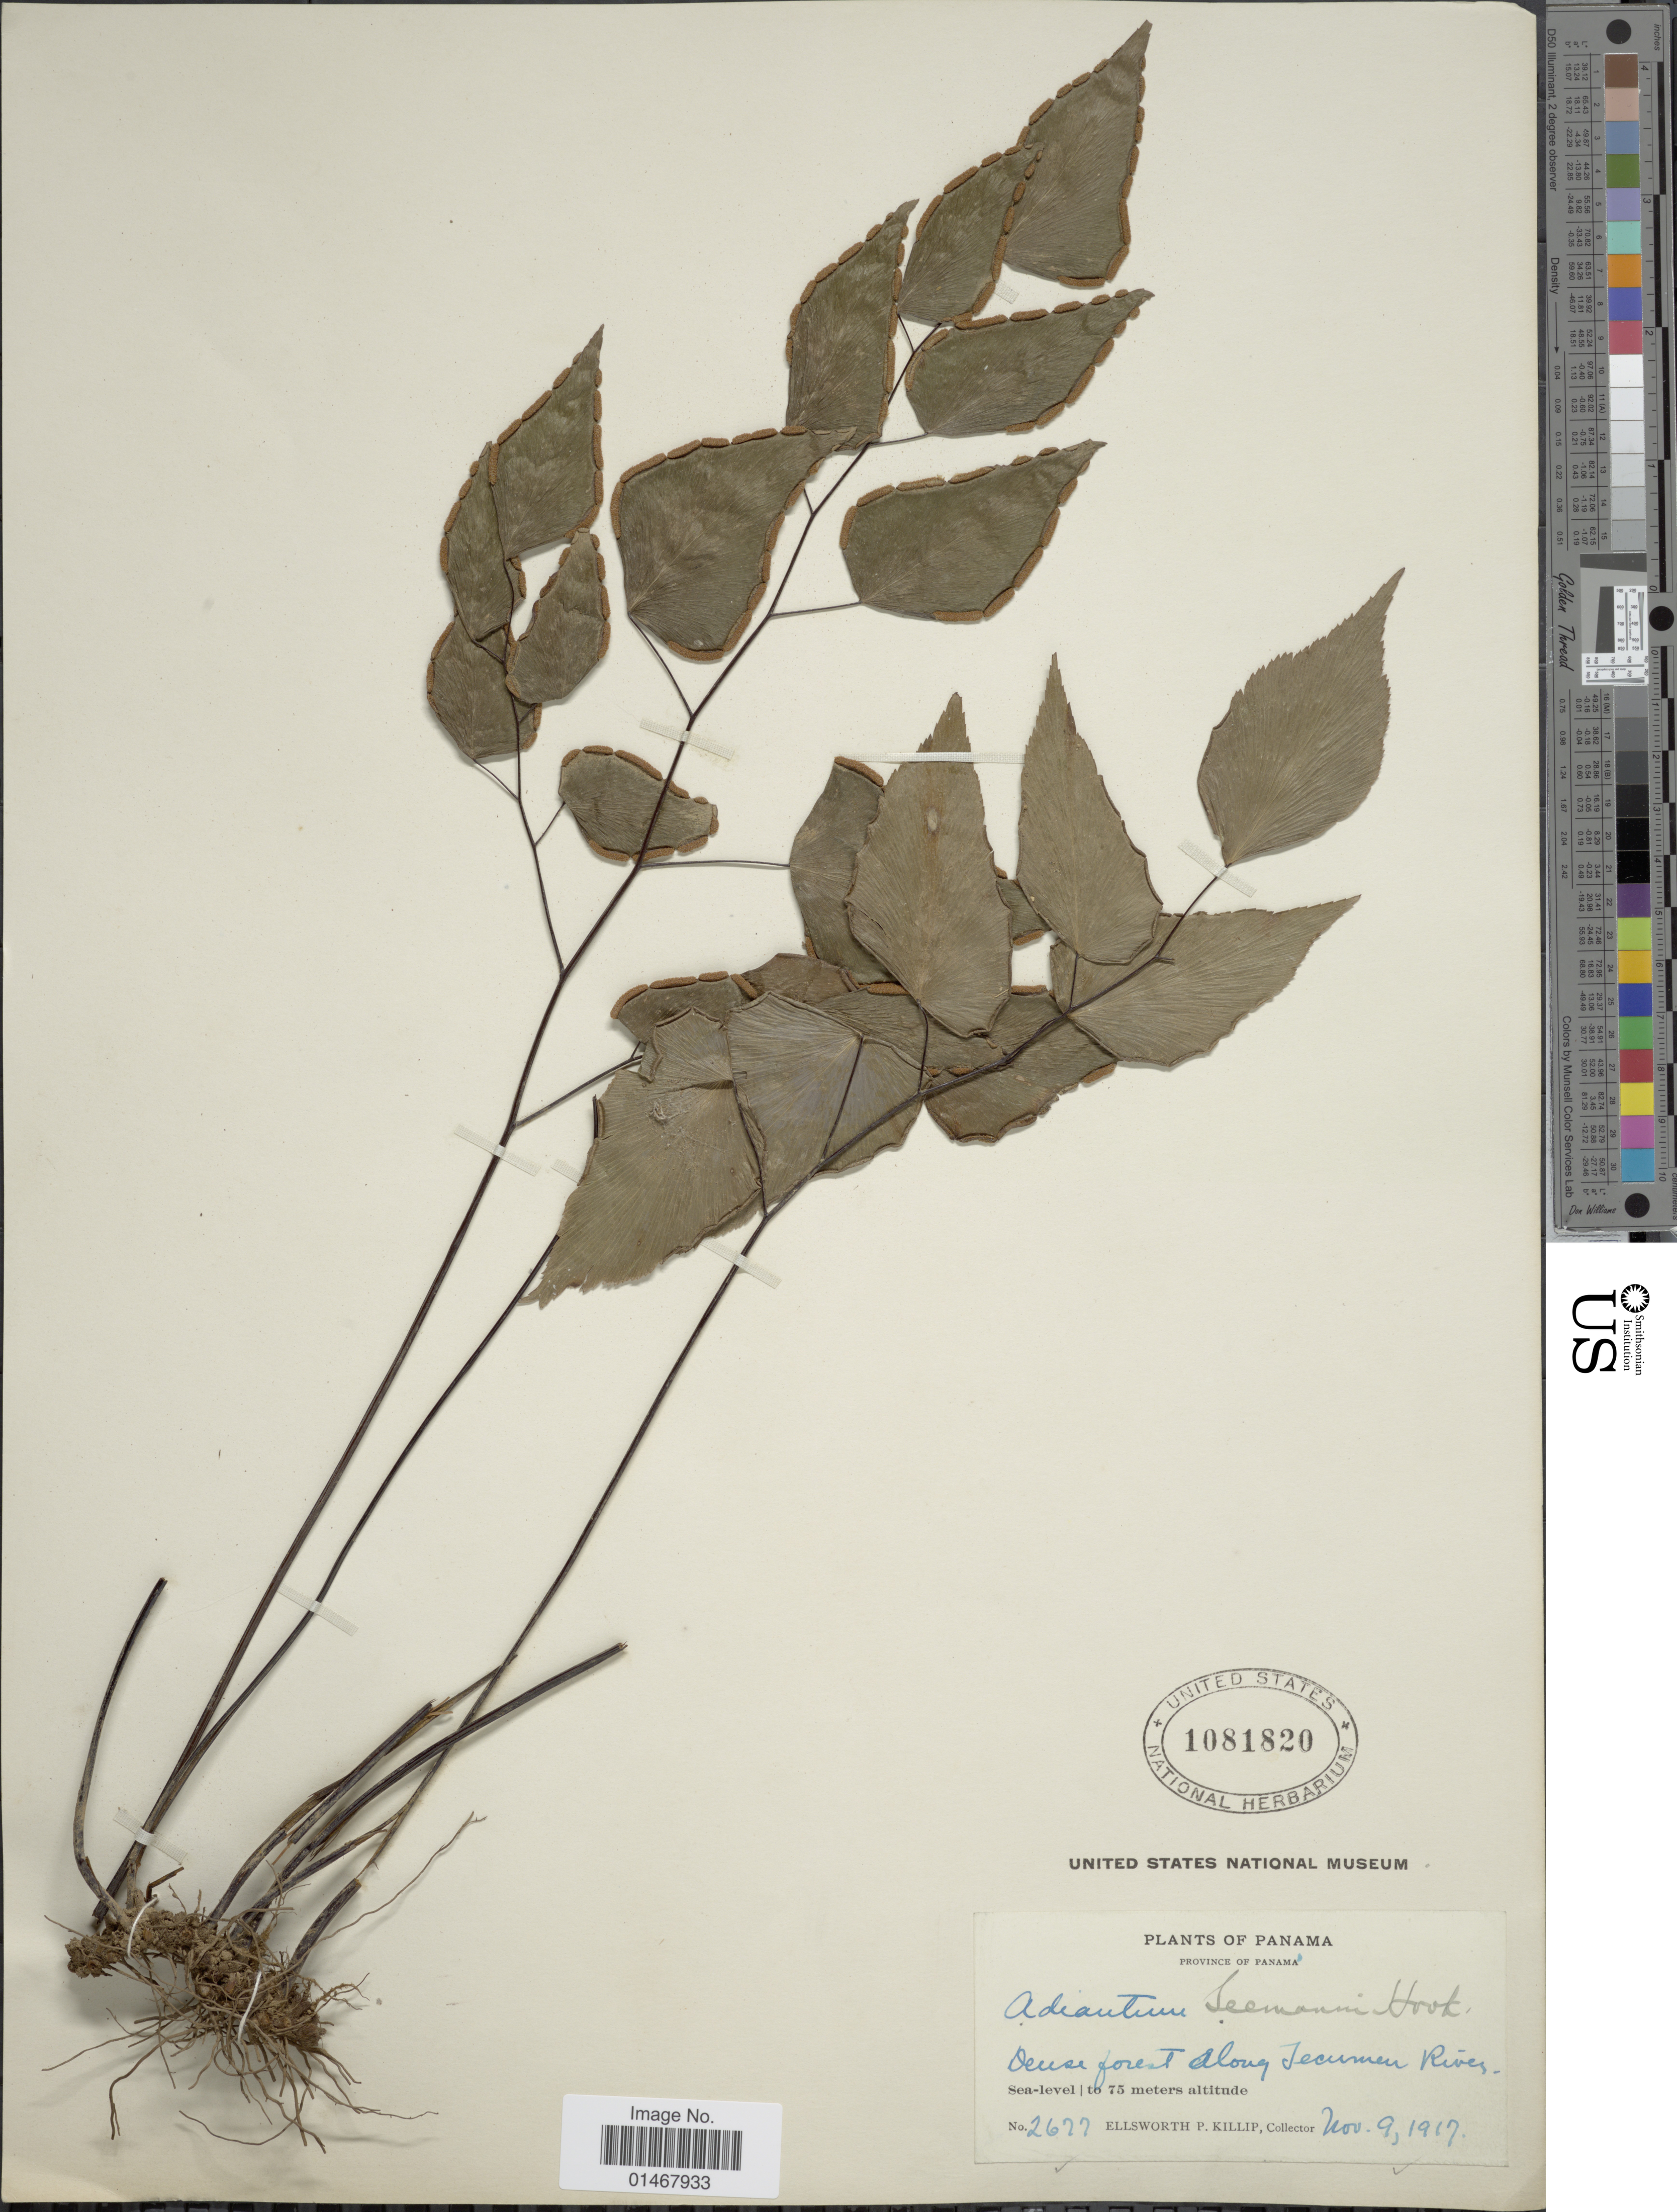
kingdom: Plantae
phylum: Tracheophyta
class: Polypodiopsida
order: Polypodiales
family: Pteridaceae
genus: Adiantum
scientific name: Adiantum seemannii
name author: Hook.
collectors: E. P. Killip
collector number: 2677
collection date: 1917-11-09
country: Panama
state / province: Panamá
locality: Dense forest along Tocumen River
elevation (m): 75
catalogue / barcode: US 1081820